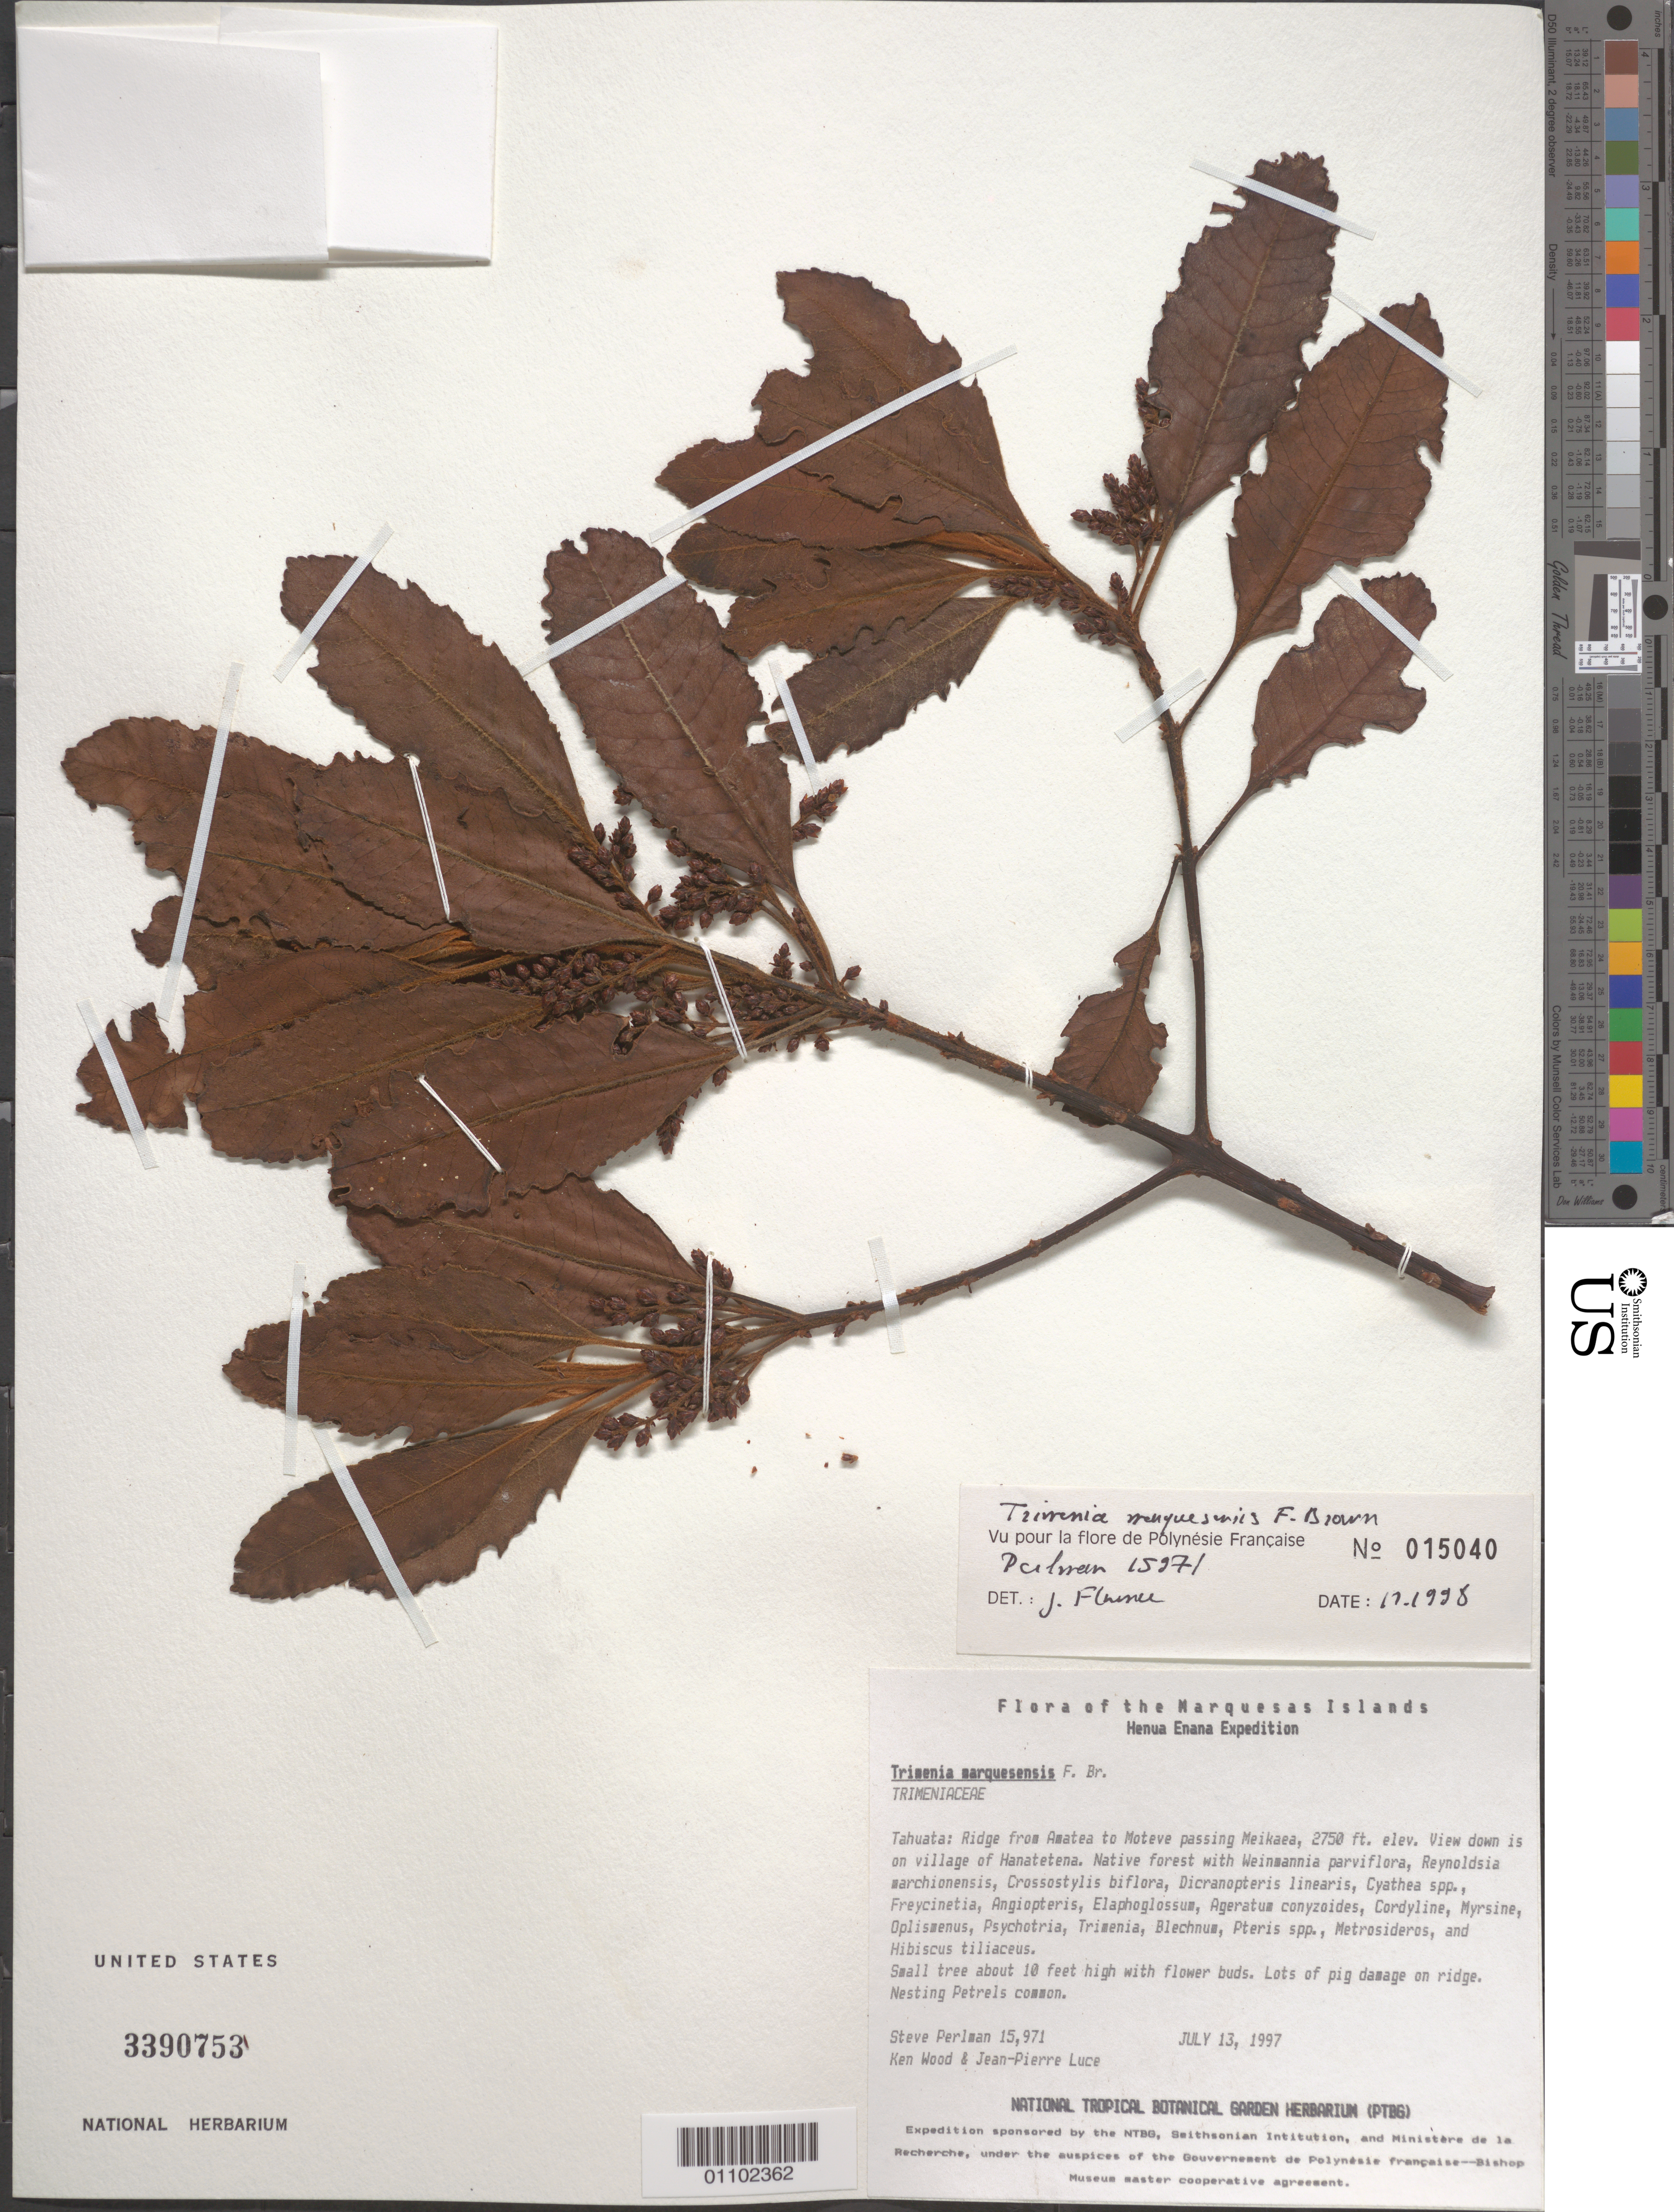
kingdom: Plantae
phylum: Tracheophyta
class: Magnoliopsida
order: Austrobaileyales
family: Trimeniaceae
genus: Trimenia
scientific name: Trimenia marquesensis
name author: F. Br.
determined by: Lorence, David H.; Wagner, W. H.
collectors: S. P. Perlman, K. R. Wood & J. Luce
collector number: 15971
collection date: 1997-07-13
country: French Polynesia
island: Tahuata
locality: Ridge from Amatea to Moteve passing Meikaea, view down is on village of Hanatetena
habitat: Native forest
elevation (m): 838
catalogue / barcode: US 3390753